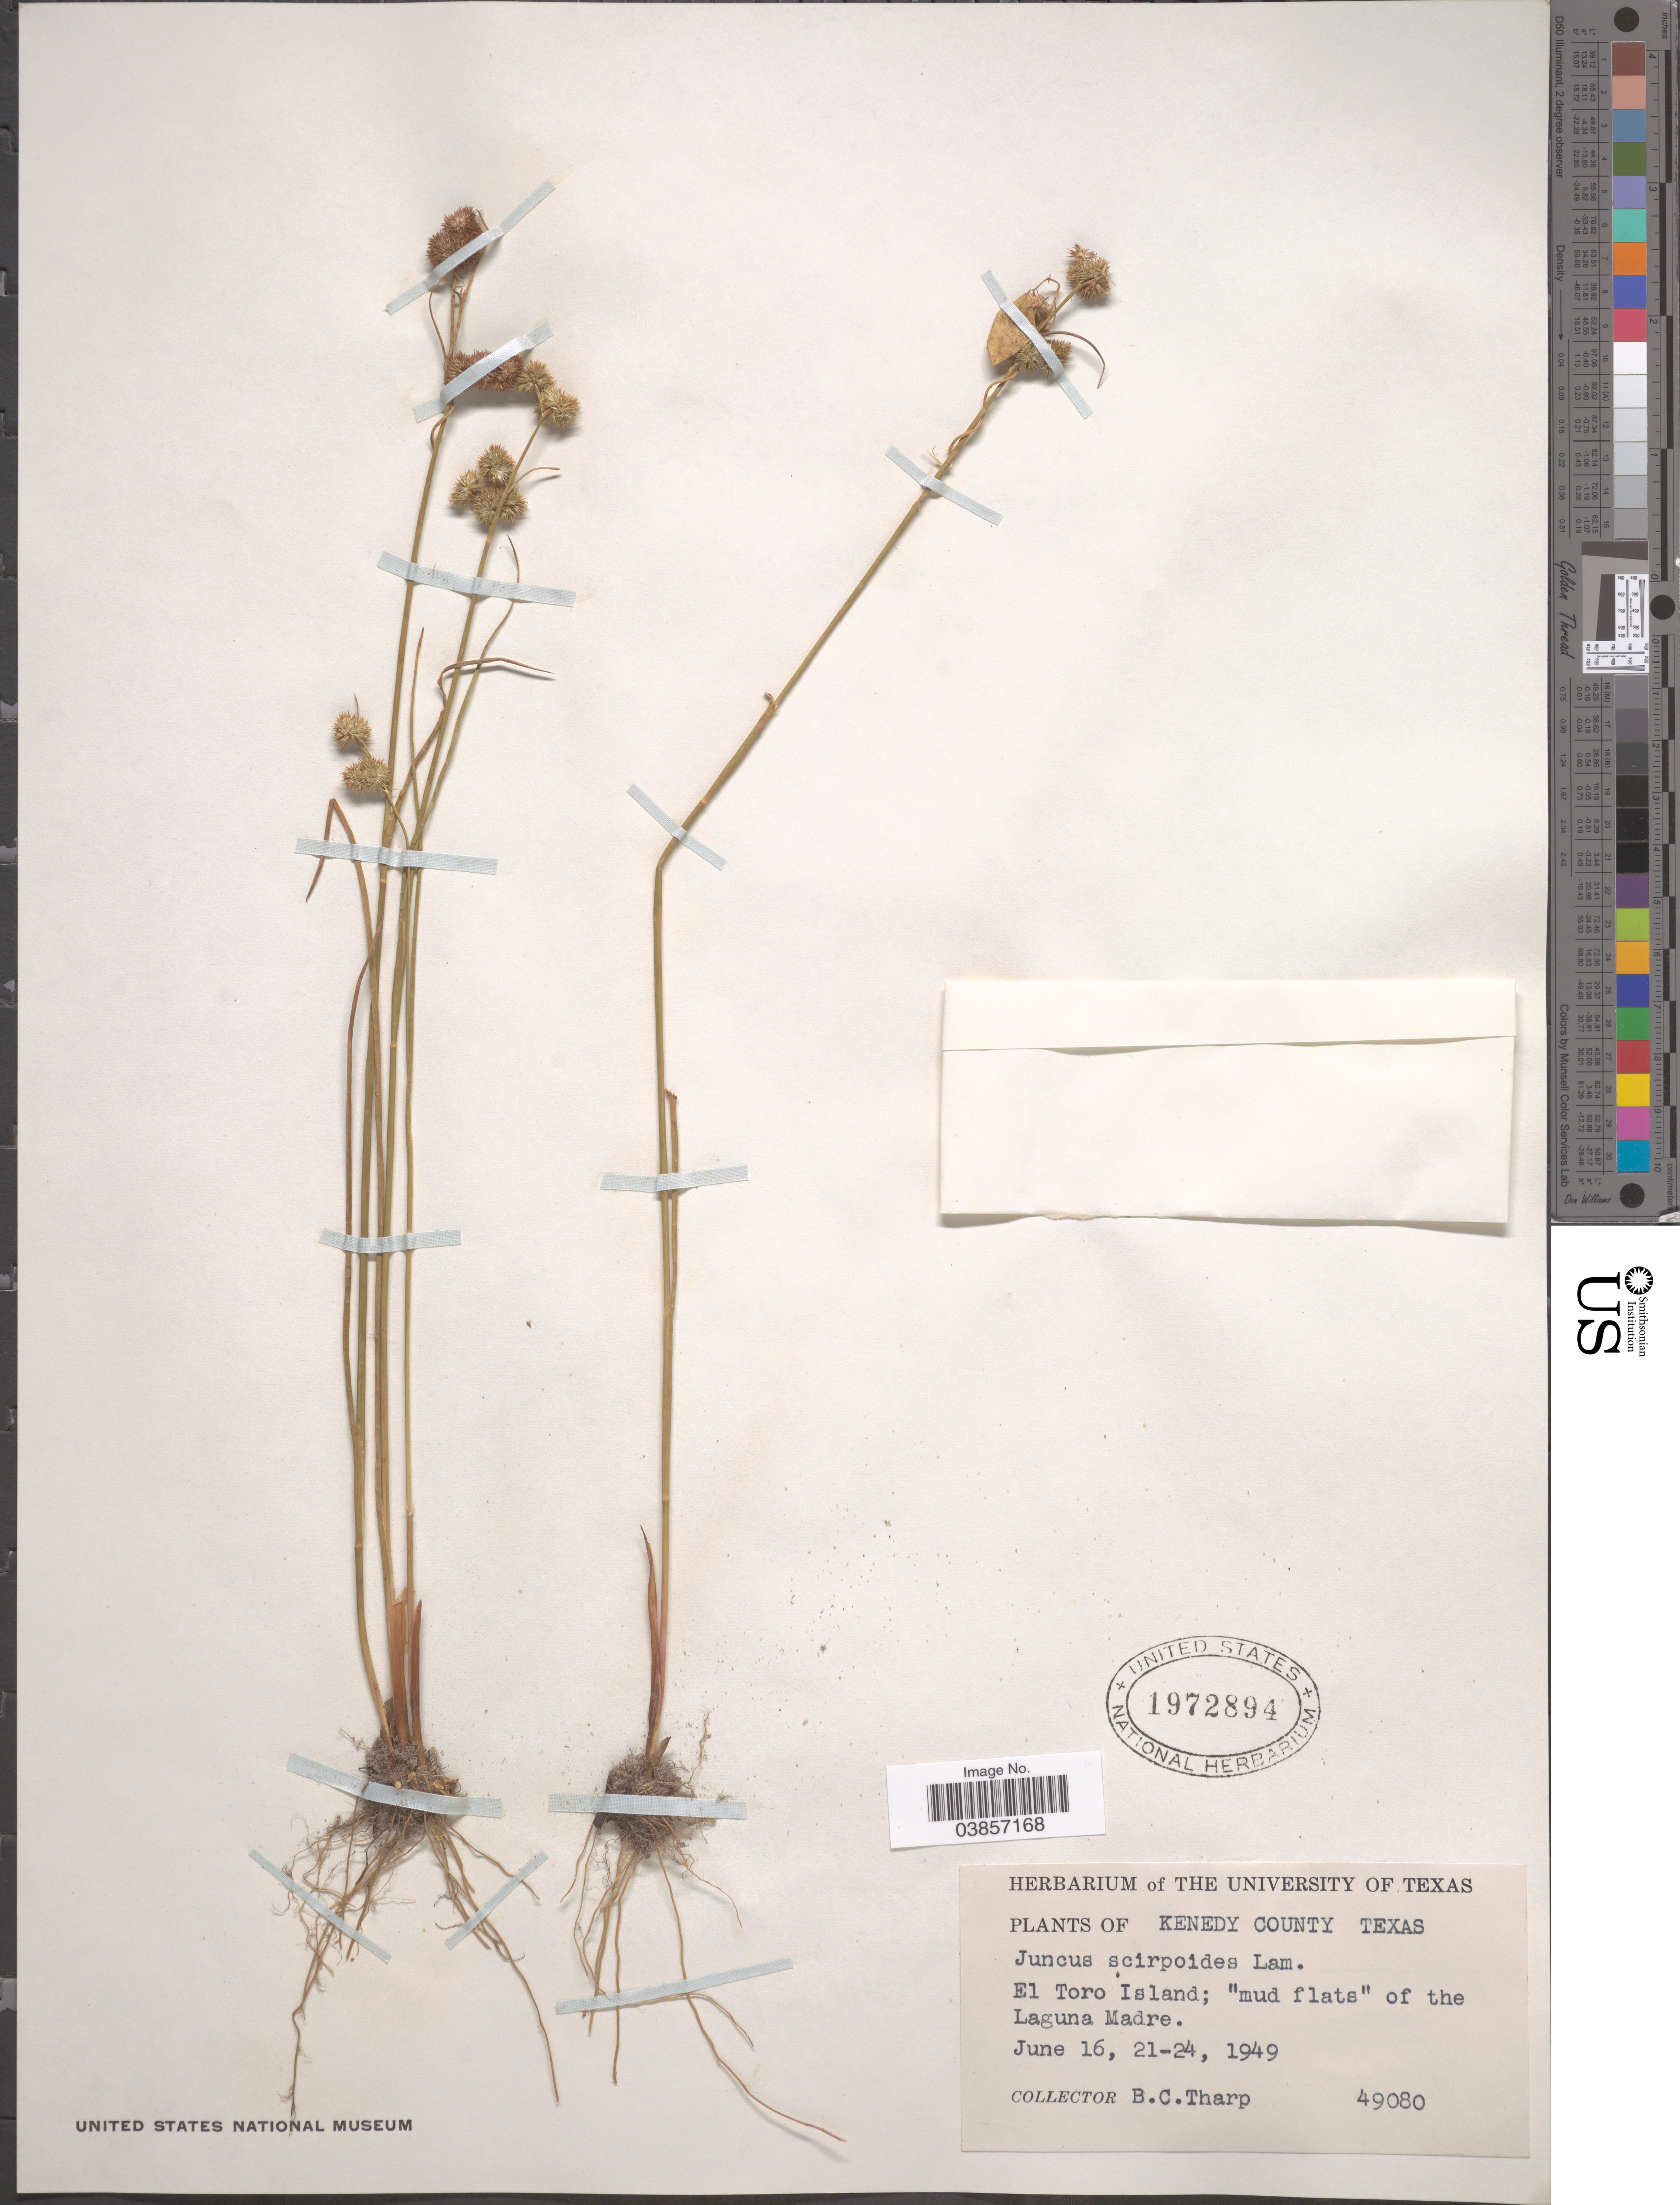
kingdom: Plantae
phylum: Tracheophyta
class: Liliopsida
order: Poales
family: Juncaceae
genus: Juncus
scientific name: Juncus scirpoides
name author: Lam.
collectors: B. C. Tharp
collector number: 49080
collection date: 1949-06-16/1949-06-24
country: United States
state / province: Texas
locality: Kenedy County. El Toro Island; 'mud flats' of the Laguna Madre.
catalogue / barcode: US 1972894